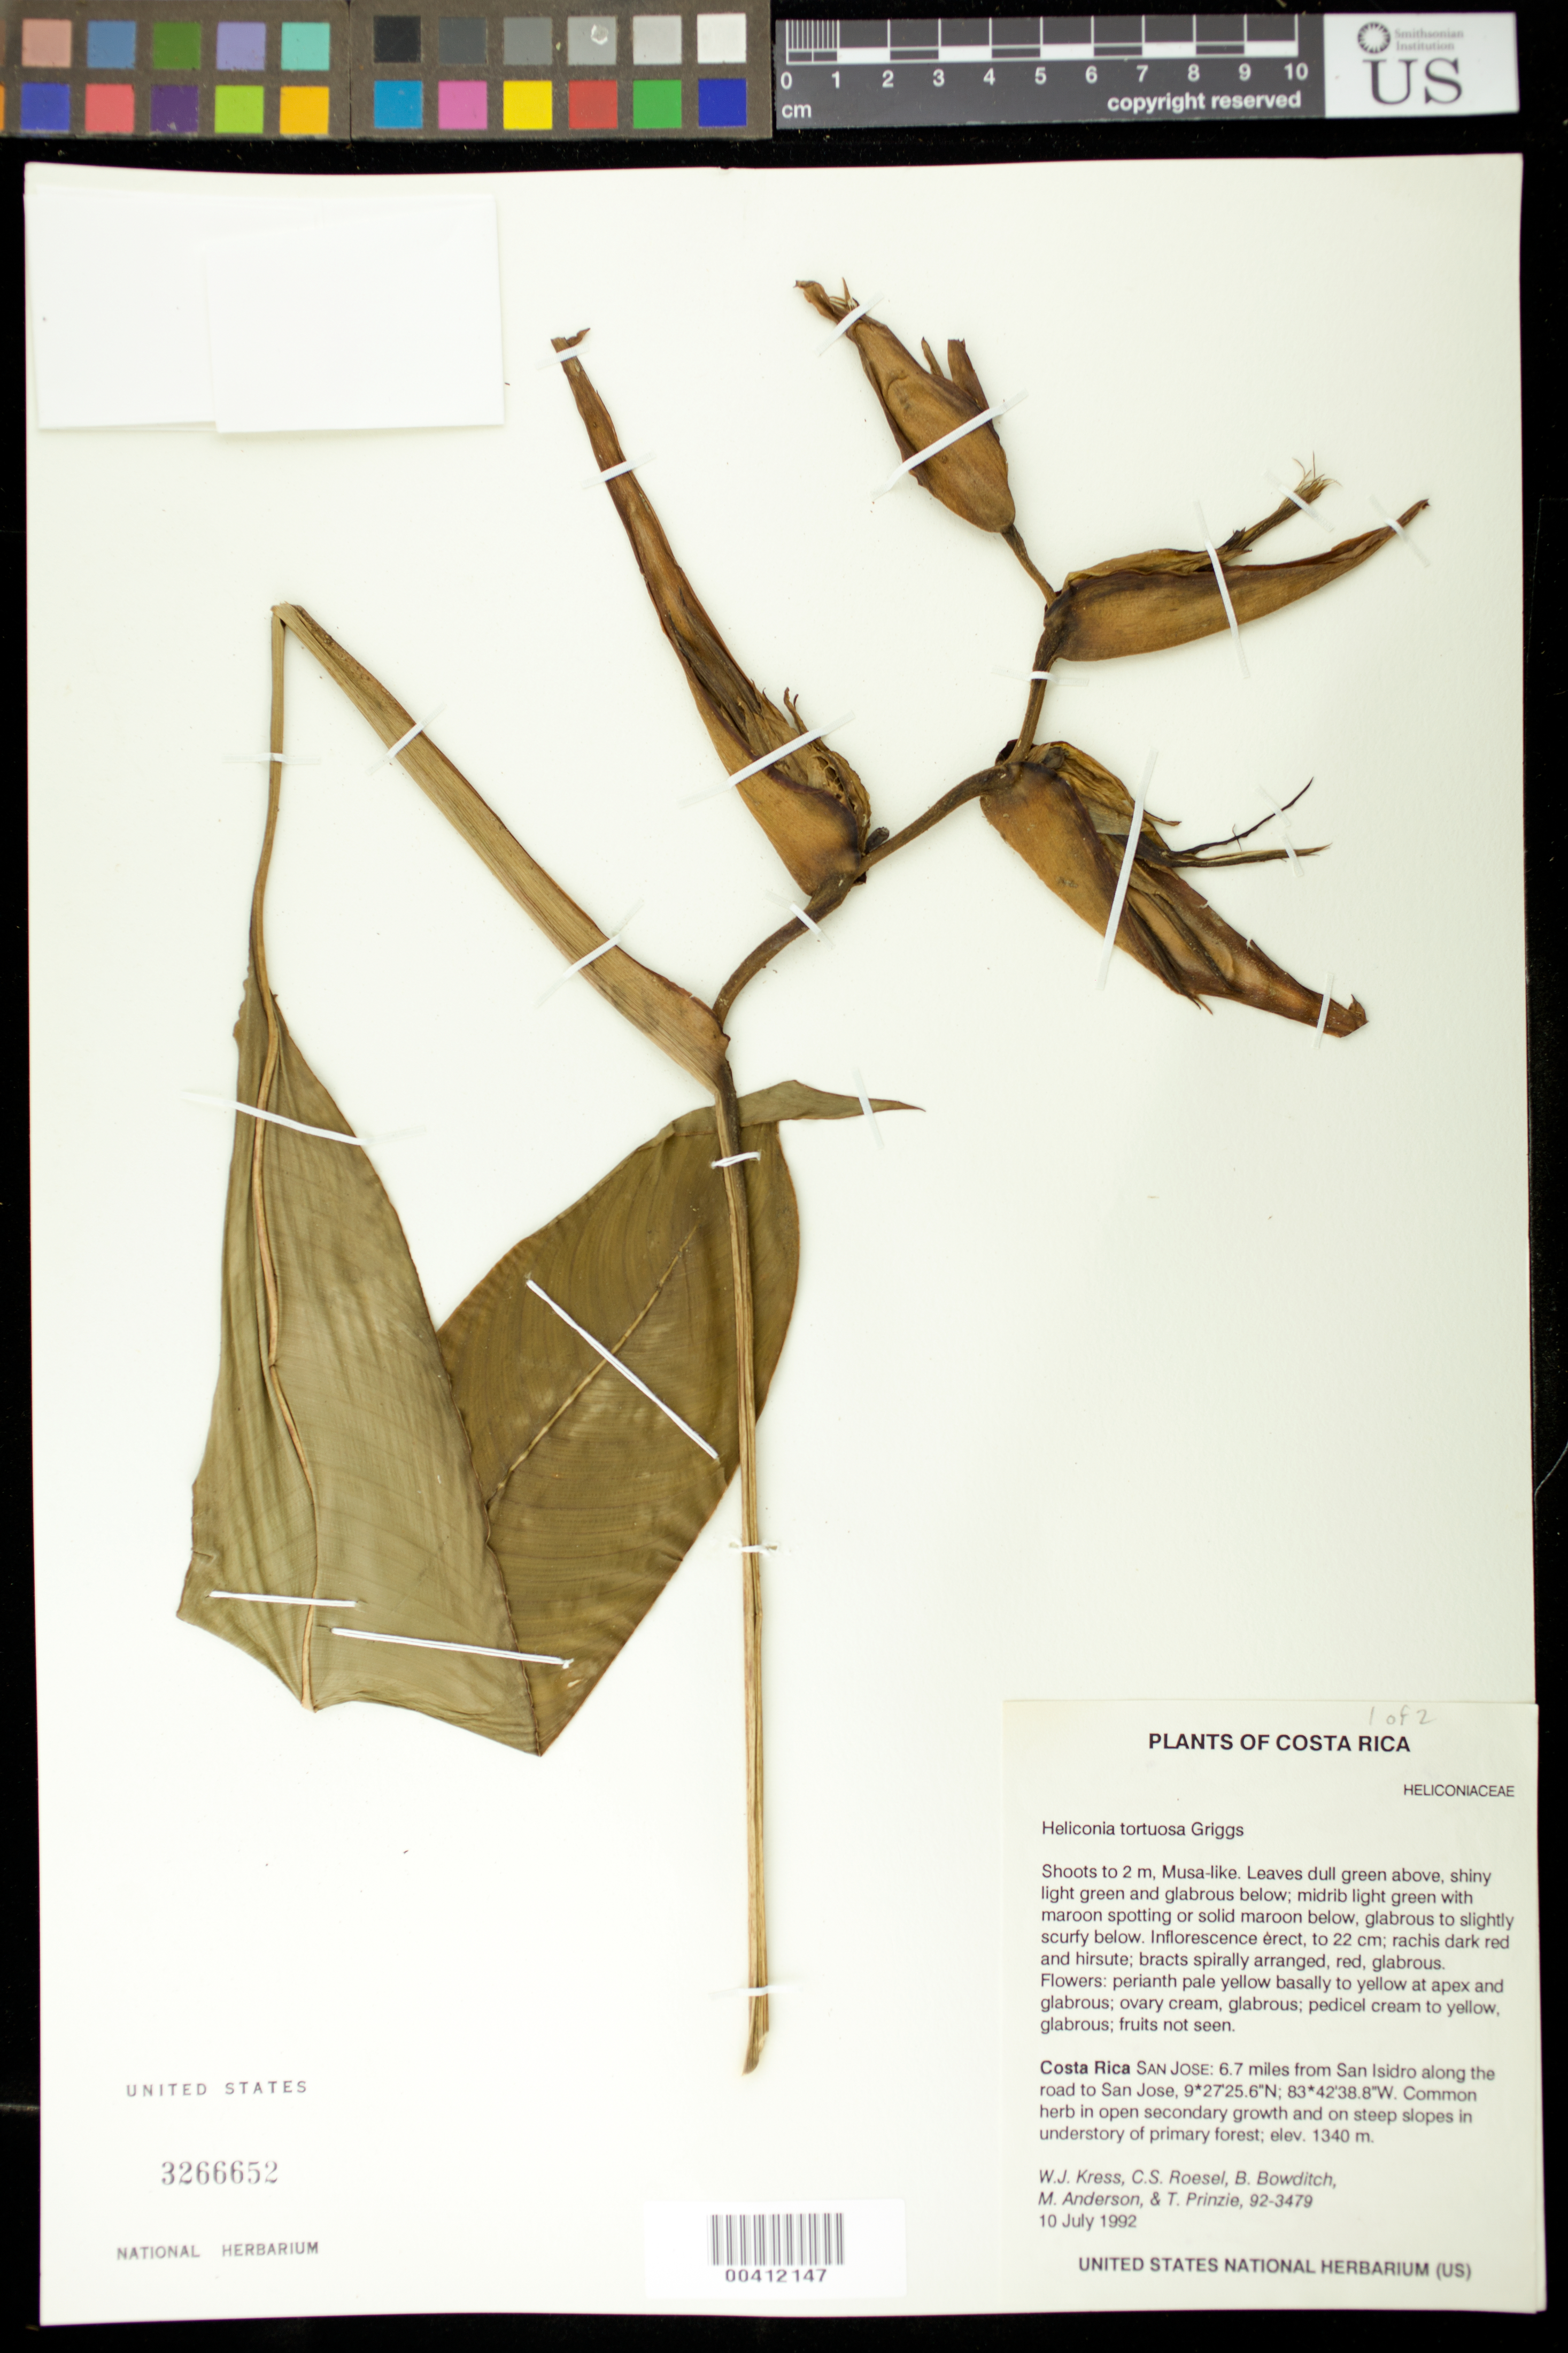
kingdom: Plantae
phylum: Tracheophyta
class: Liliopsida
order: Zingiberales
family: Heliconiaceae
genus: Heliconia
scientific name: Heliconia tortuosa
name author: R.F. Griggs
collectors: W. J. Kress, C. S. Roesel, B. Bowditch, M. Anderson & T. Prinzie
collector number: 92-3479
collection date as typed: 10 Jul 1992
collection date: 1992-07-10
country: Costa Rica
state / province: San José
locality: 6.7 mi from san isidro along the rd to san josee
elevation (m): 1340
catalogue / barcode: US 3266652